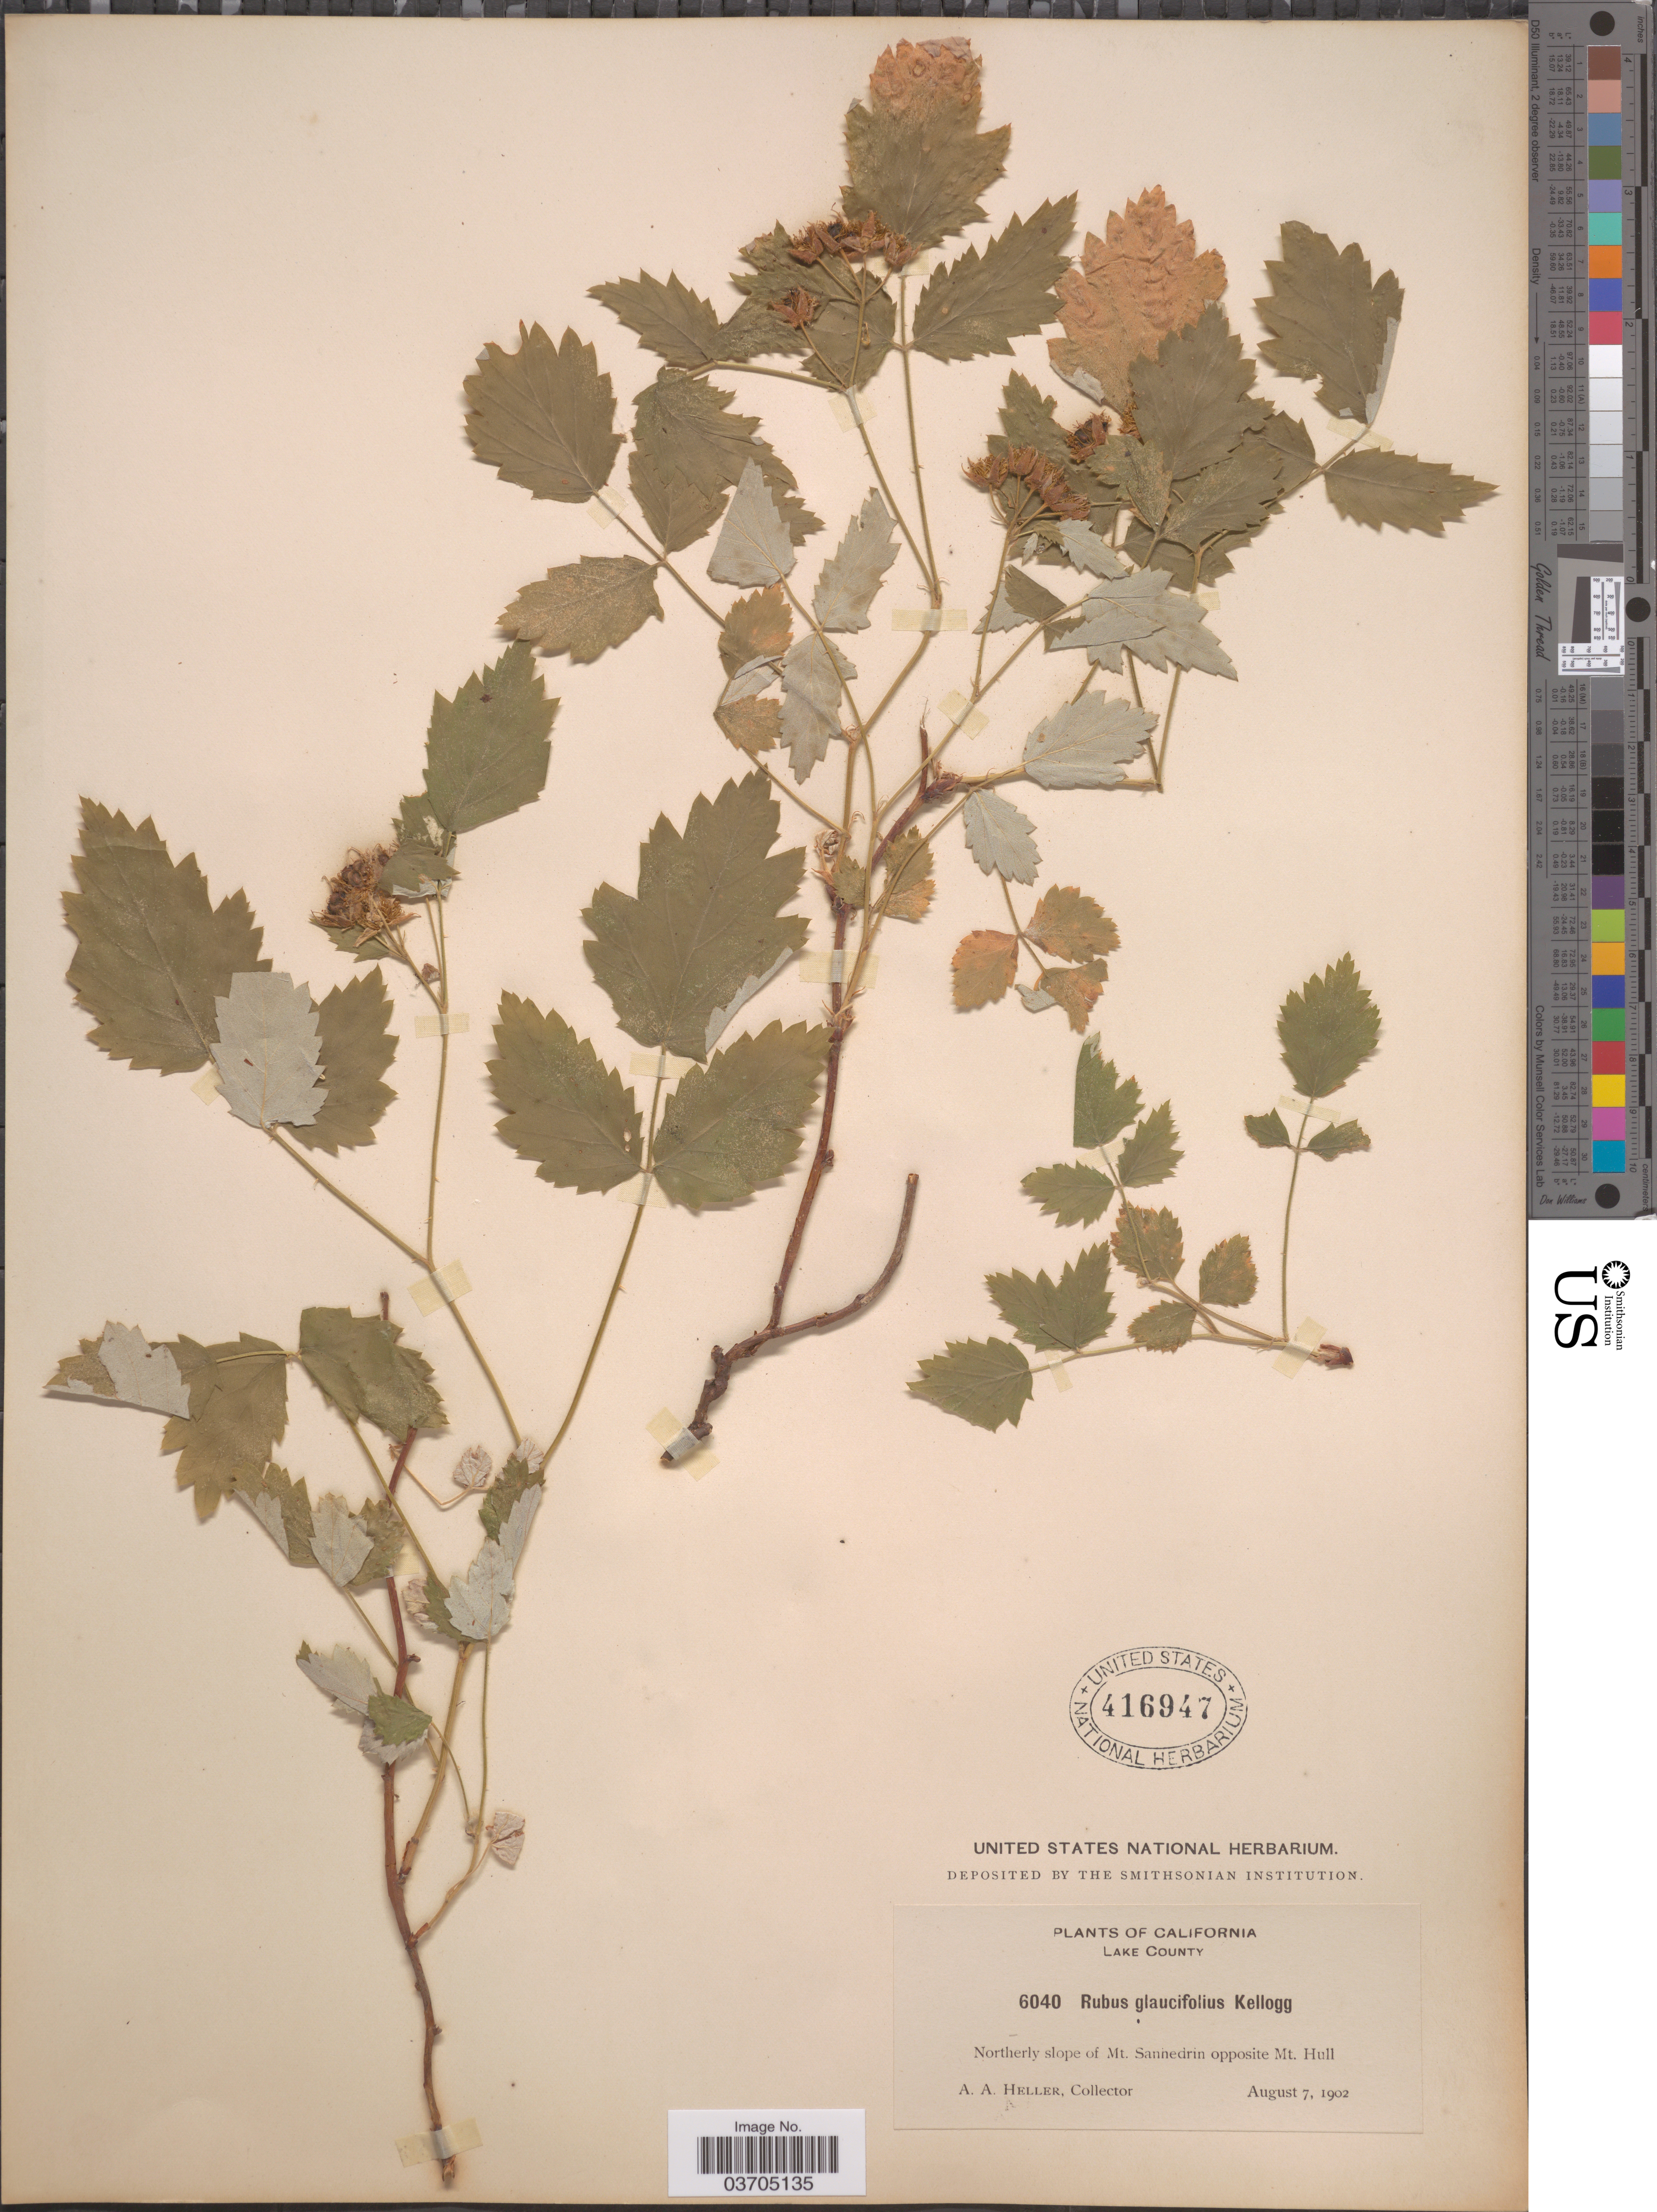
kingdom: Plantae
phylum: Tracheophyta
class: Magnoliopsida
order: Rosales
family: Rosaceae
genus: Rubus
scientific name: Rubus glaucifolius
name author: Kellogg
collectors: A. A. Heller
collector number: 6040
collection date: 1902-08-07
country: United States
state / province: California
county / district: Lake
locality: Lake County. Northerly slope of Mt. Sannedrin opposite Mt. Hull.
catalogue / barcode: US 416947